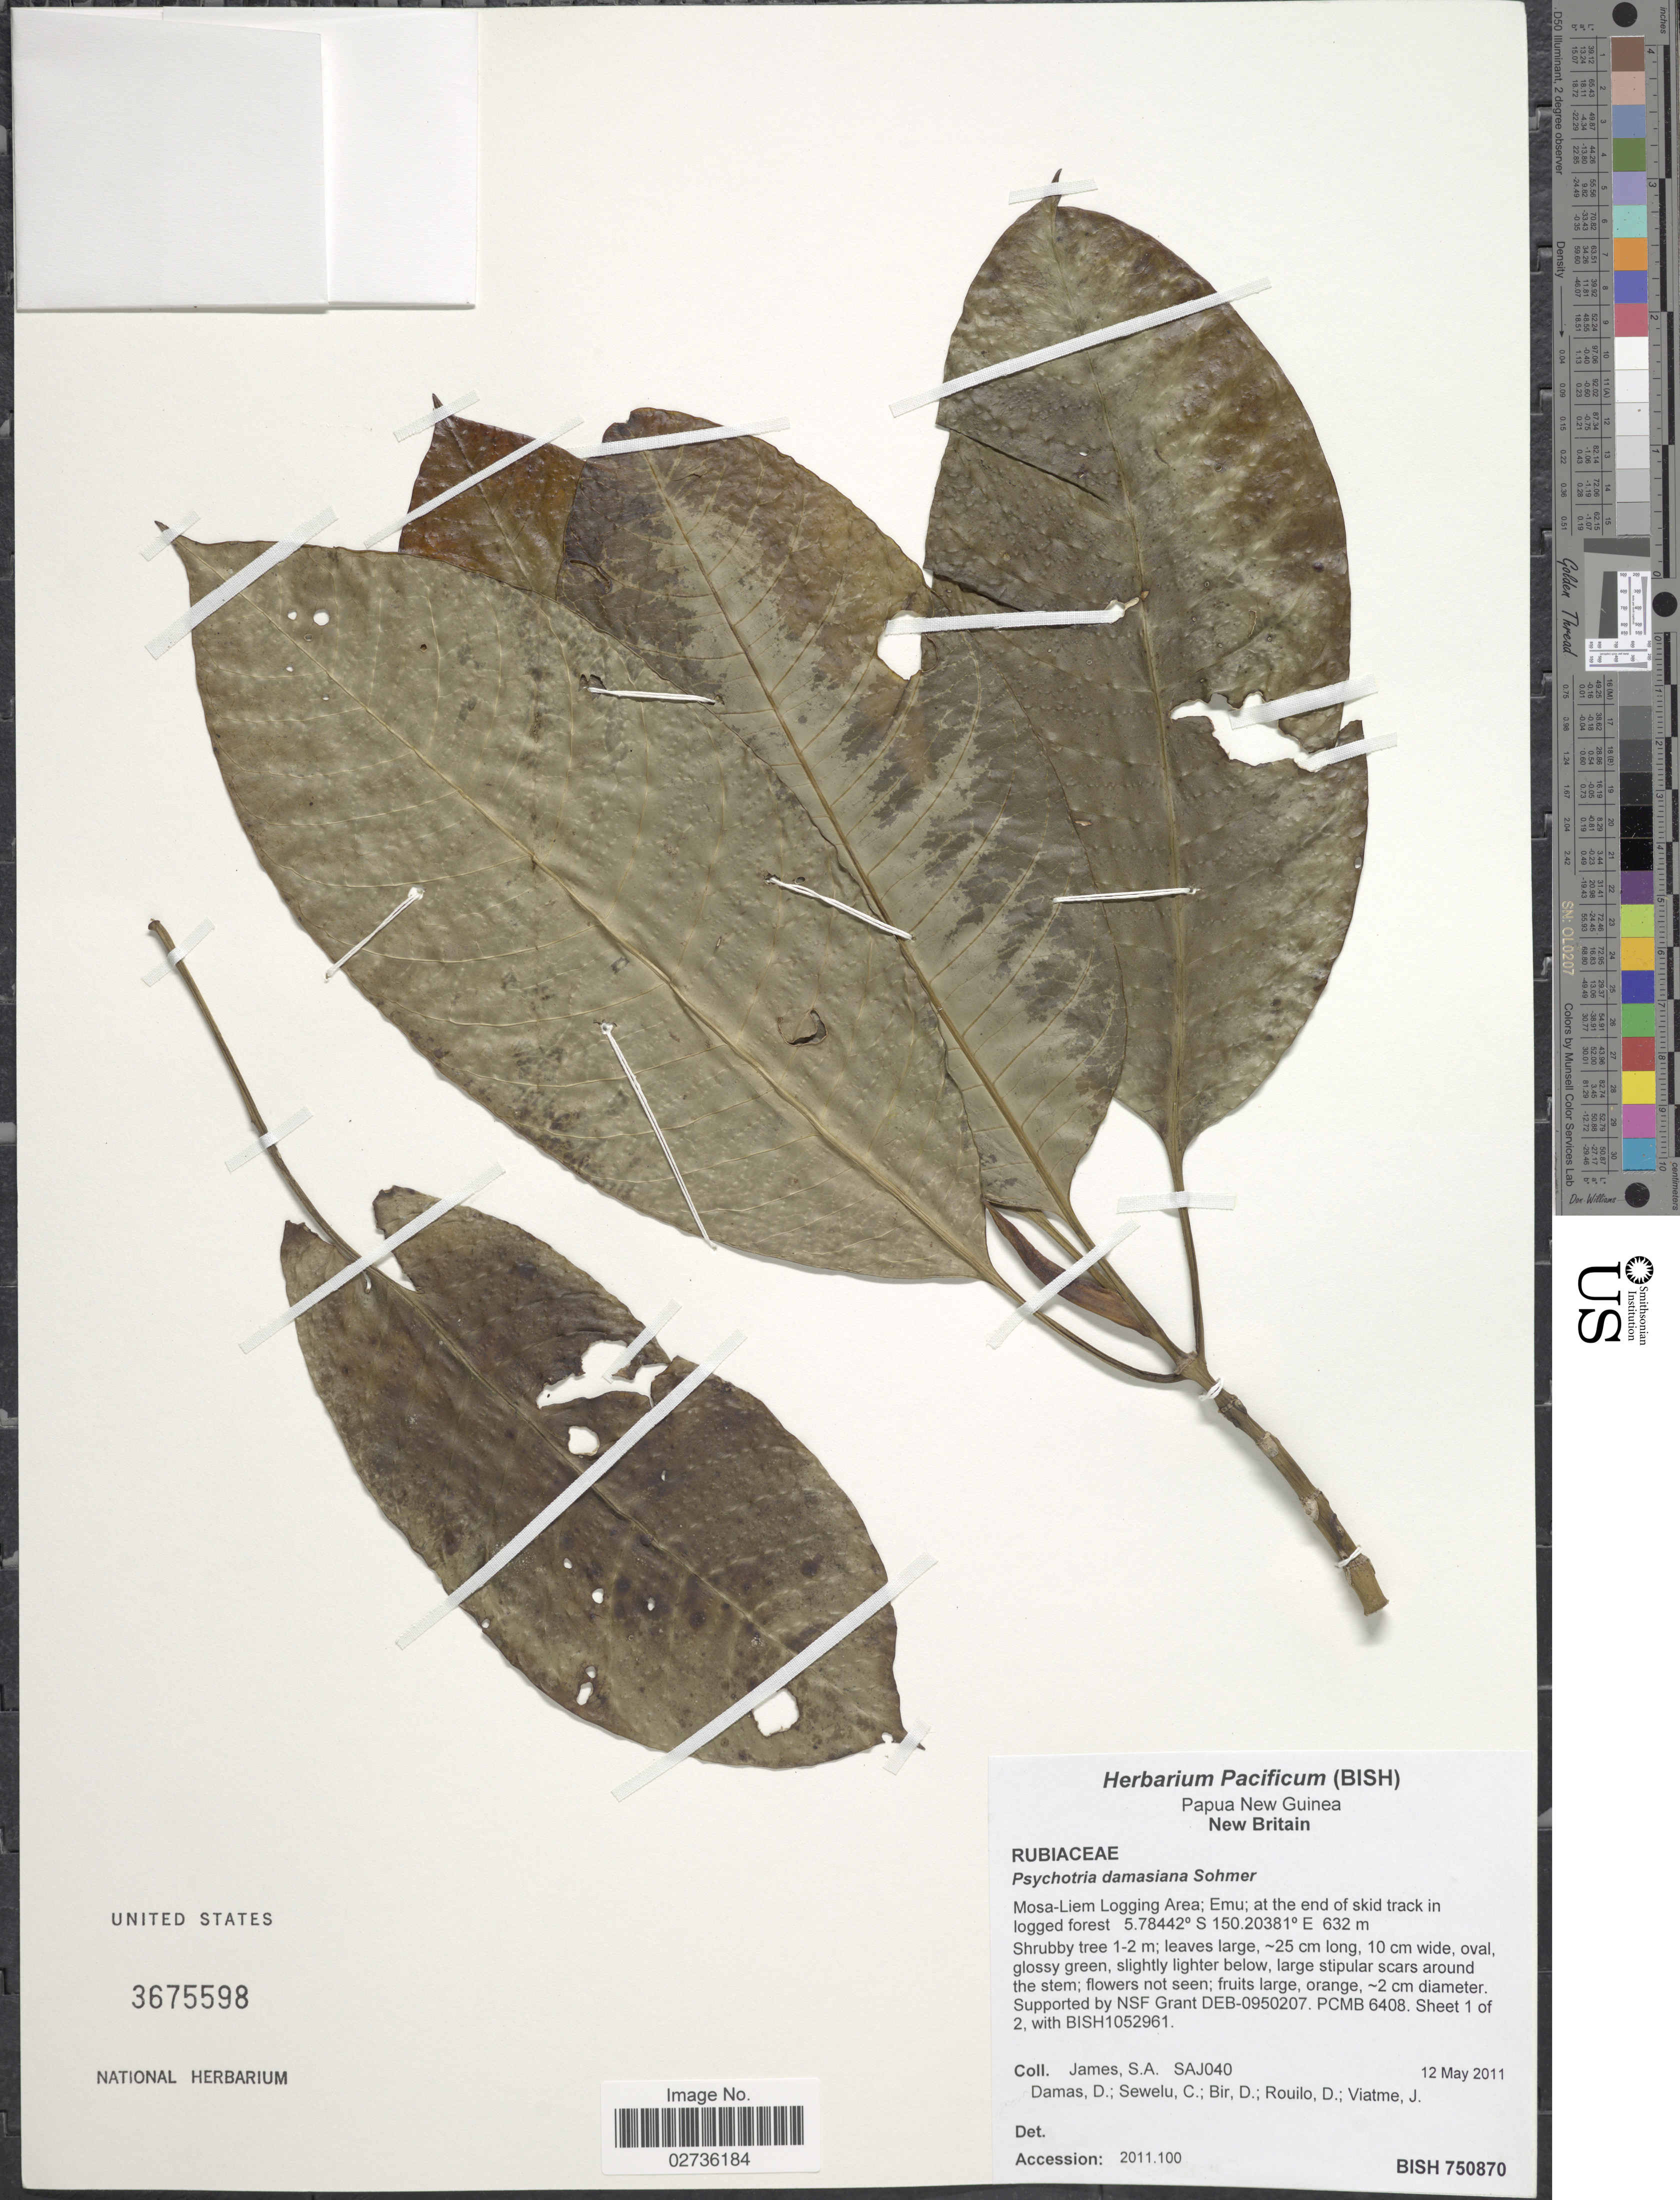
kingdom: Plantae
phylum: Tracheophyta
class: Magnoliopsida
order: Gentianales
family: Rubiaceae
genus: Psychotria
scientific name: Psychotria damasiana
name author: Sohmer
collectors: S. James, D. Damas, C. Sewelu, D. Bir & et al.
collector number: SAJ040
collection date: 2011-05-12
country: Papua New Guinea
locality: New Britain. Mosa-Liem Logging Area; Emu; at the end of skid track in logged forest.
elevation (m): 632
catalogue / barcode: US 3675598